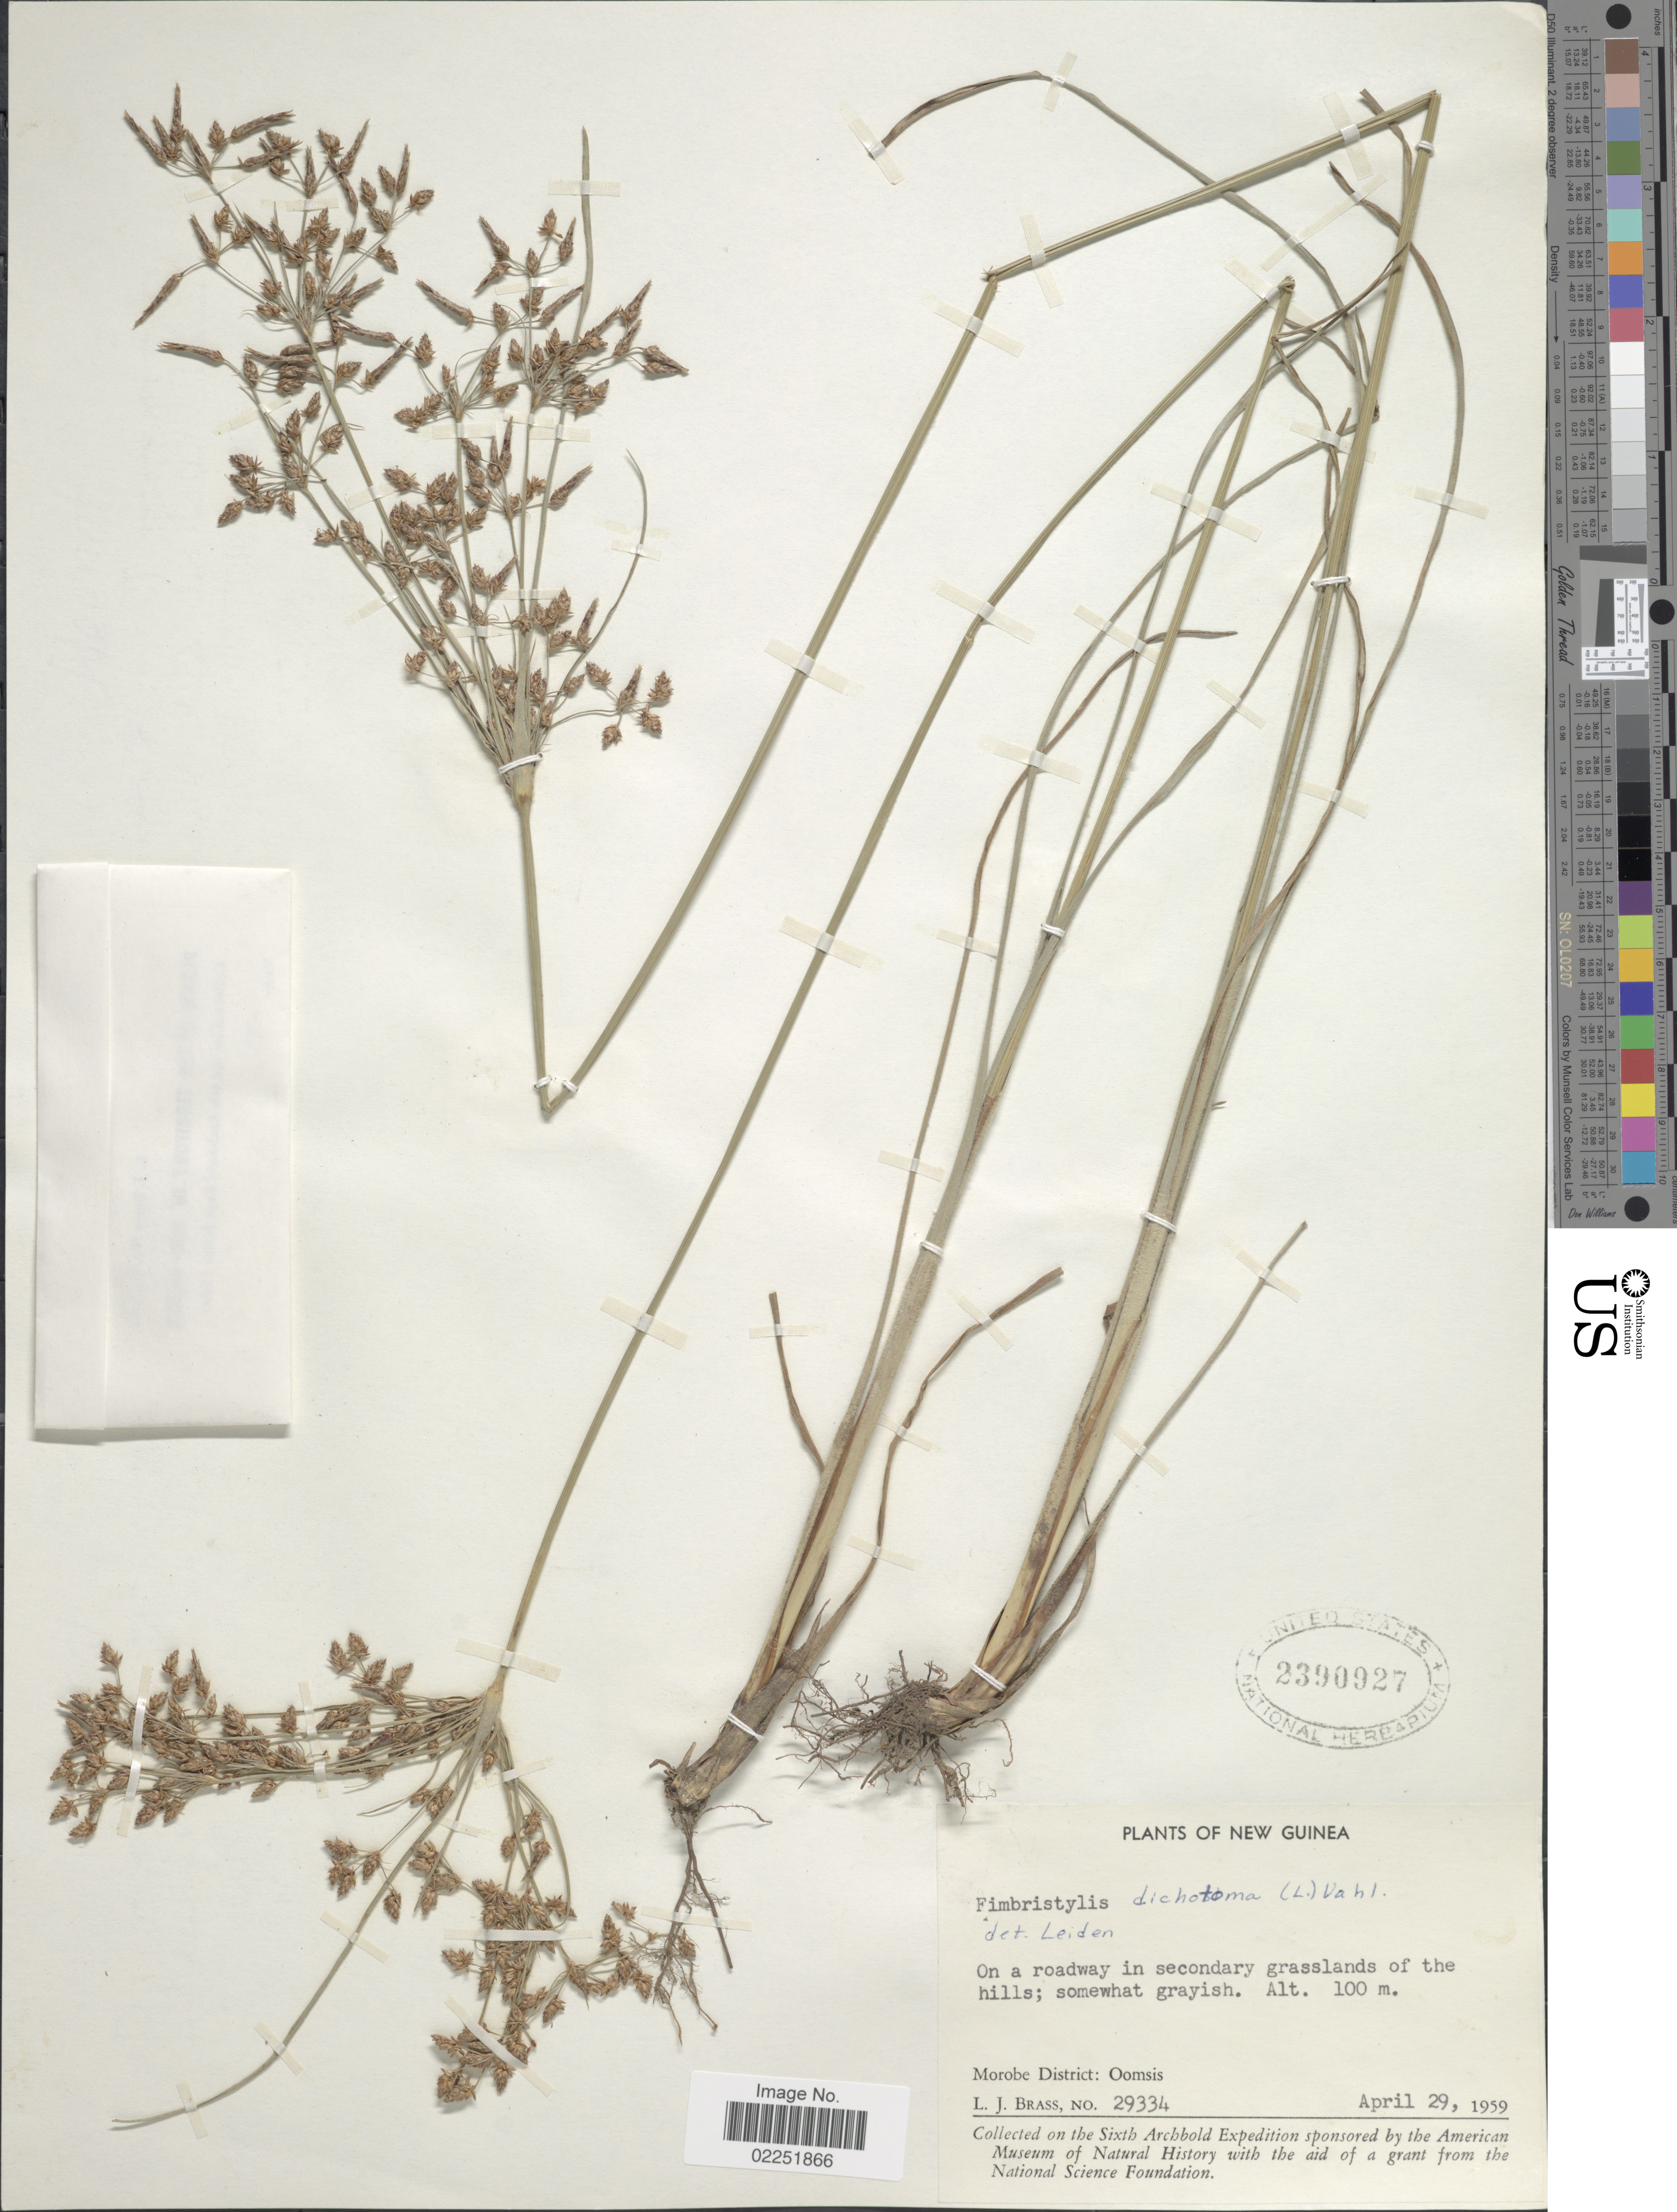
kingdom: Plantae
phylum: Tracheophyta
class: Liliopsida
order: Poales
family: Cyperaceae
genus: Fimbristylis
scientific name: Fimbristylis dichotoma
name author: (L.) Vahl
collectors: L. J. Brass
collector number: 29334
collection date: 1959-04-29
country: Papua New Guinea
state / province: Morobe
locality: New Guinea. Morobe district: Oomsis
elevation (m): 100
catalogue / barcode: US 2390927